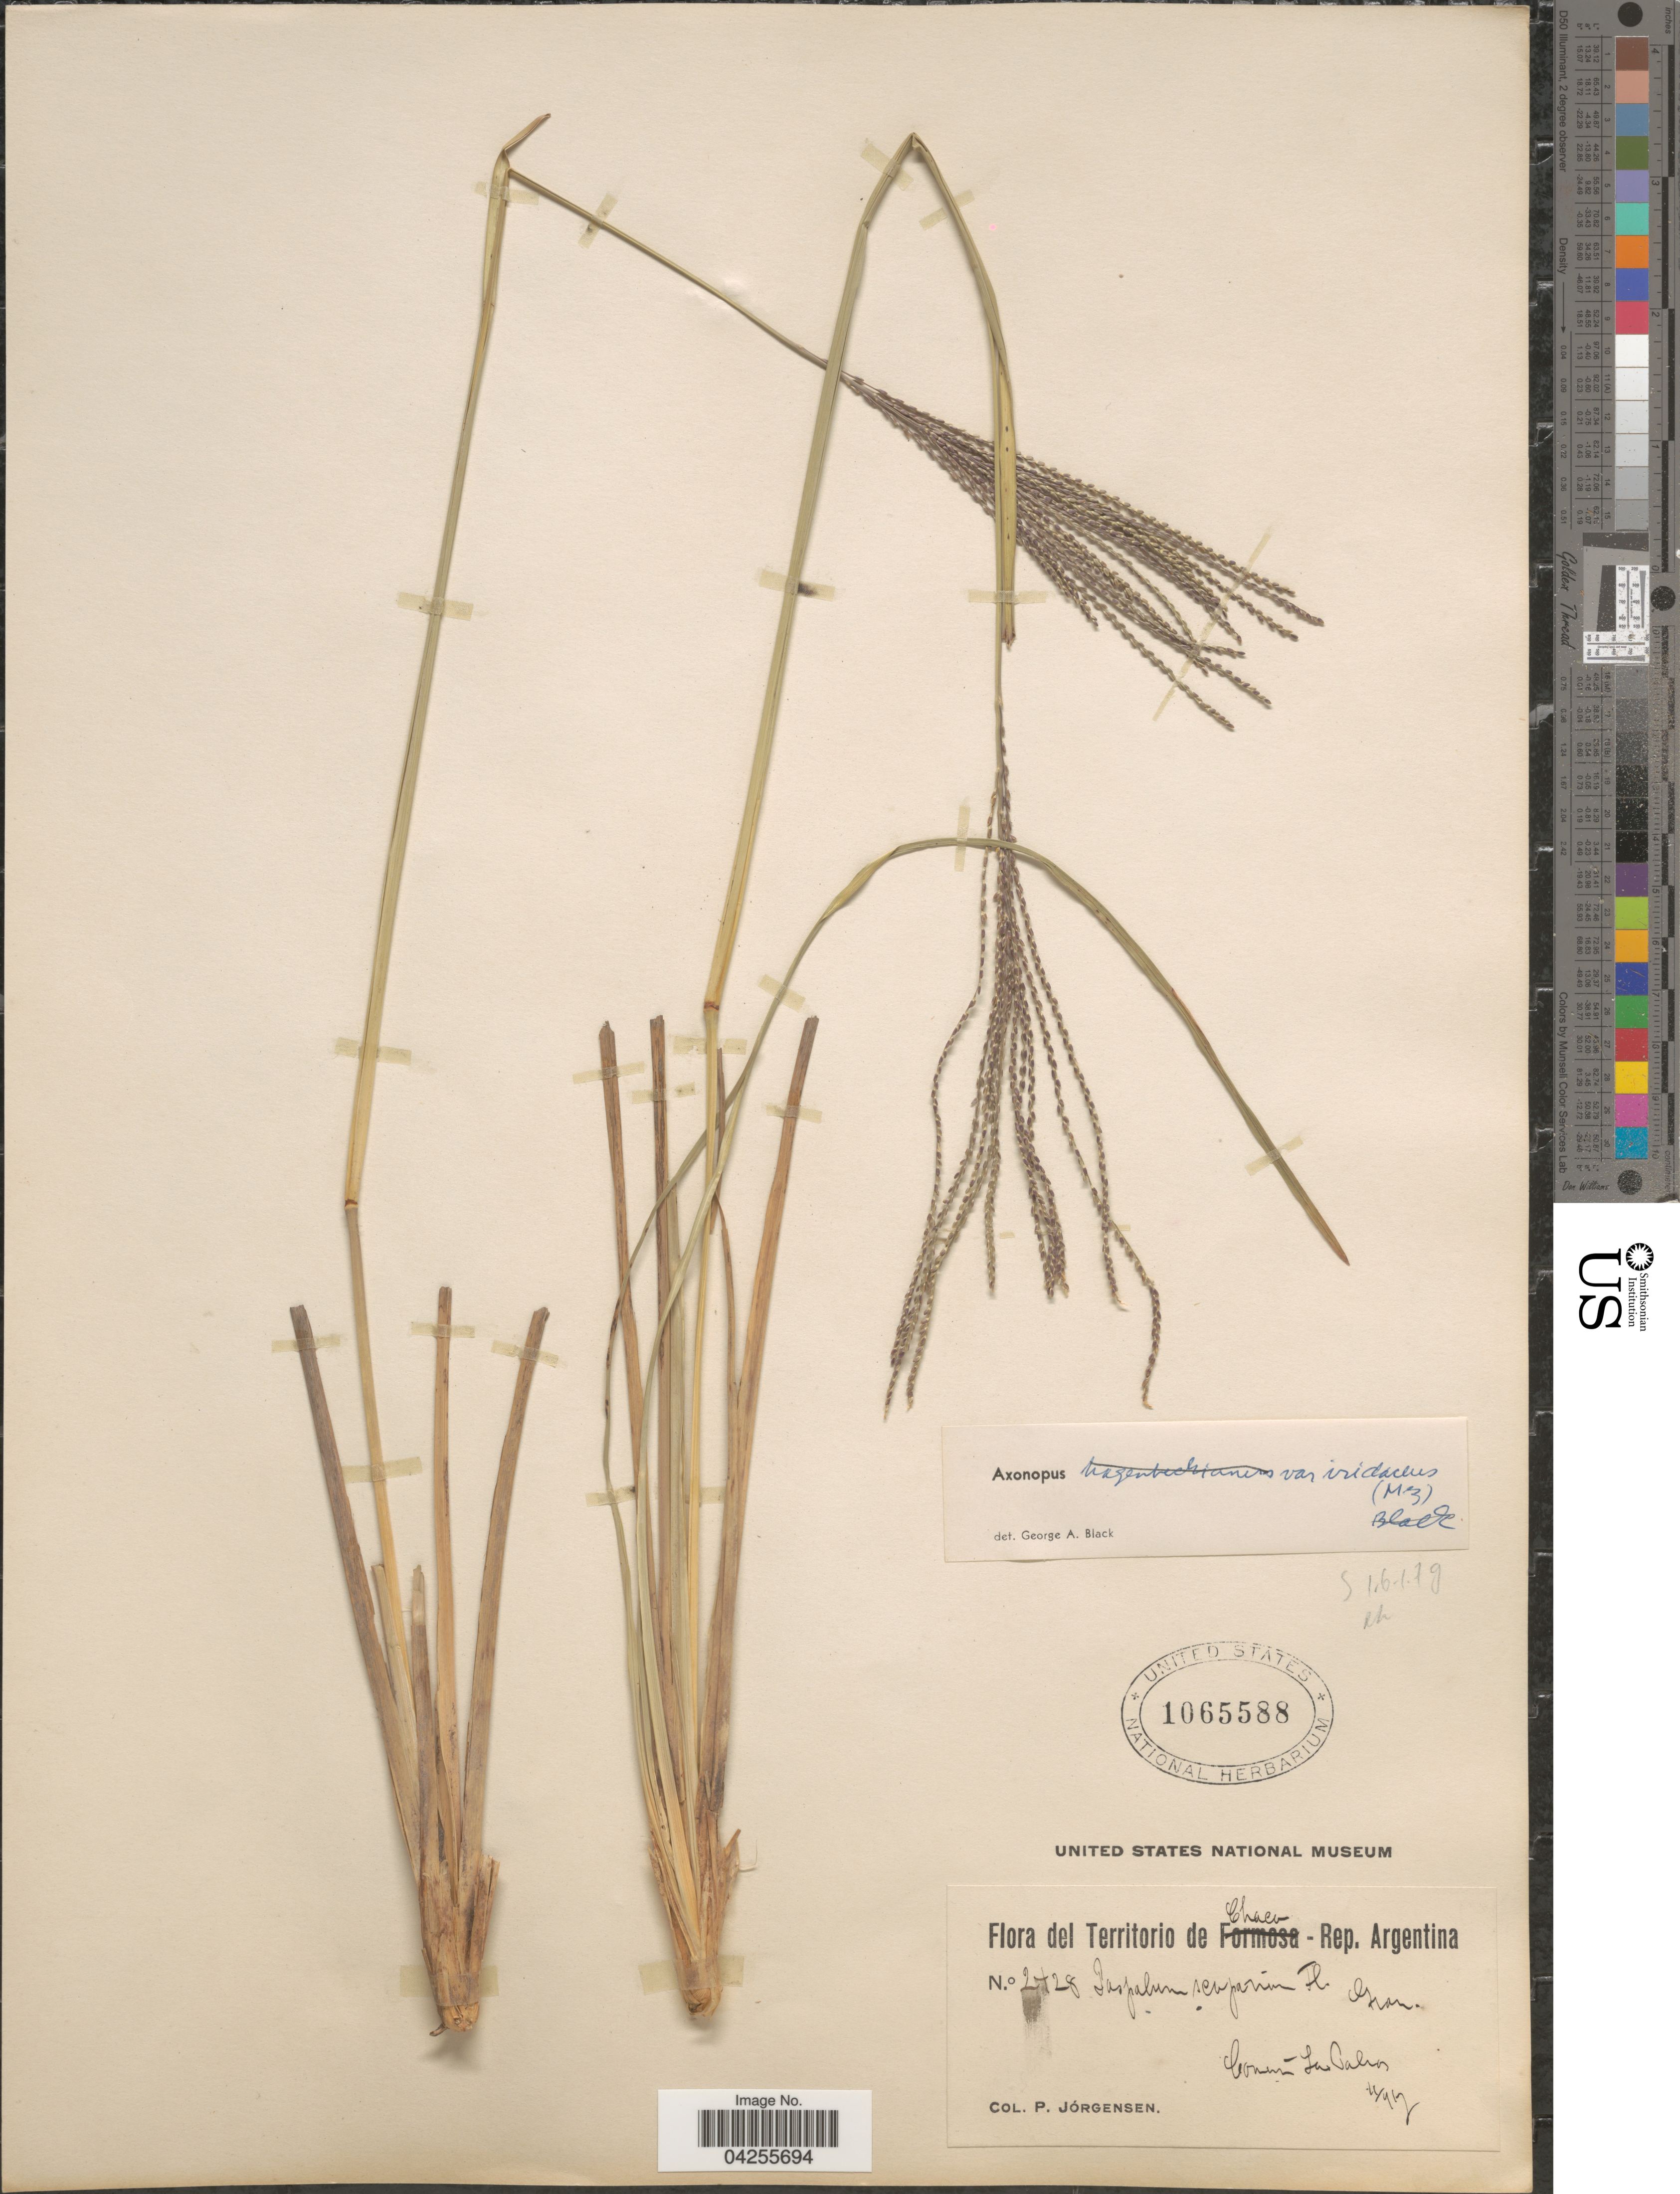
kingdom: Plantae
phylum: Tracheophyta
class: Liliopsida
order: Poales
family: Poaceae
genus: Axonopus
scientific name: Axonopus suffultus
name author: (Nees) Kuhlm.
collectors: P. Jörgensen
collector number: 2428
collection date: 1917-11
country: Argentina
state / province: Chaco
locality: Common La Cabras.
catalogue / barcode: US 1065588